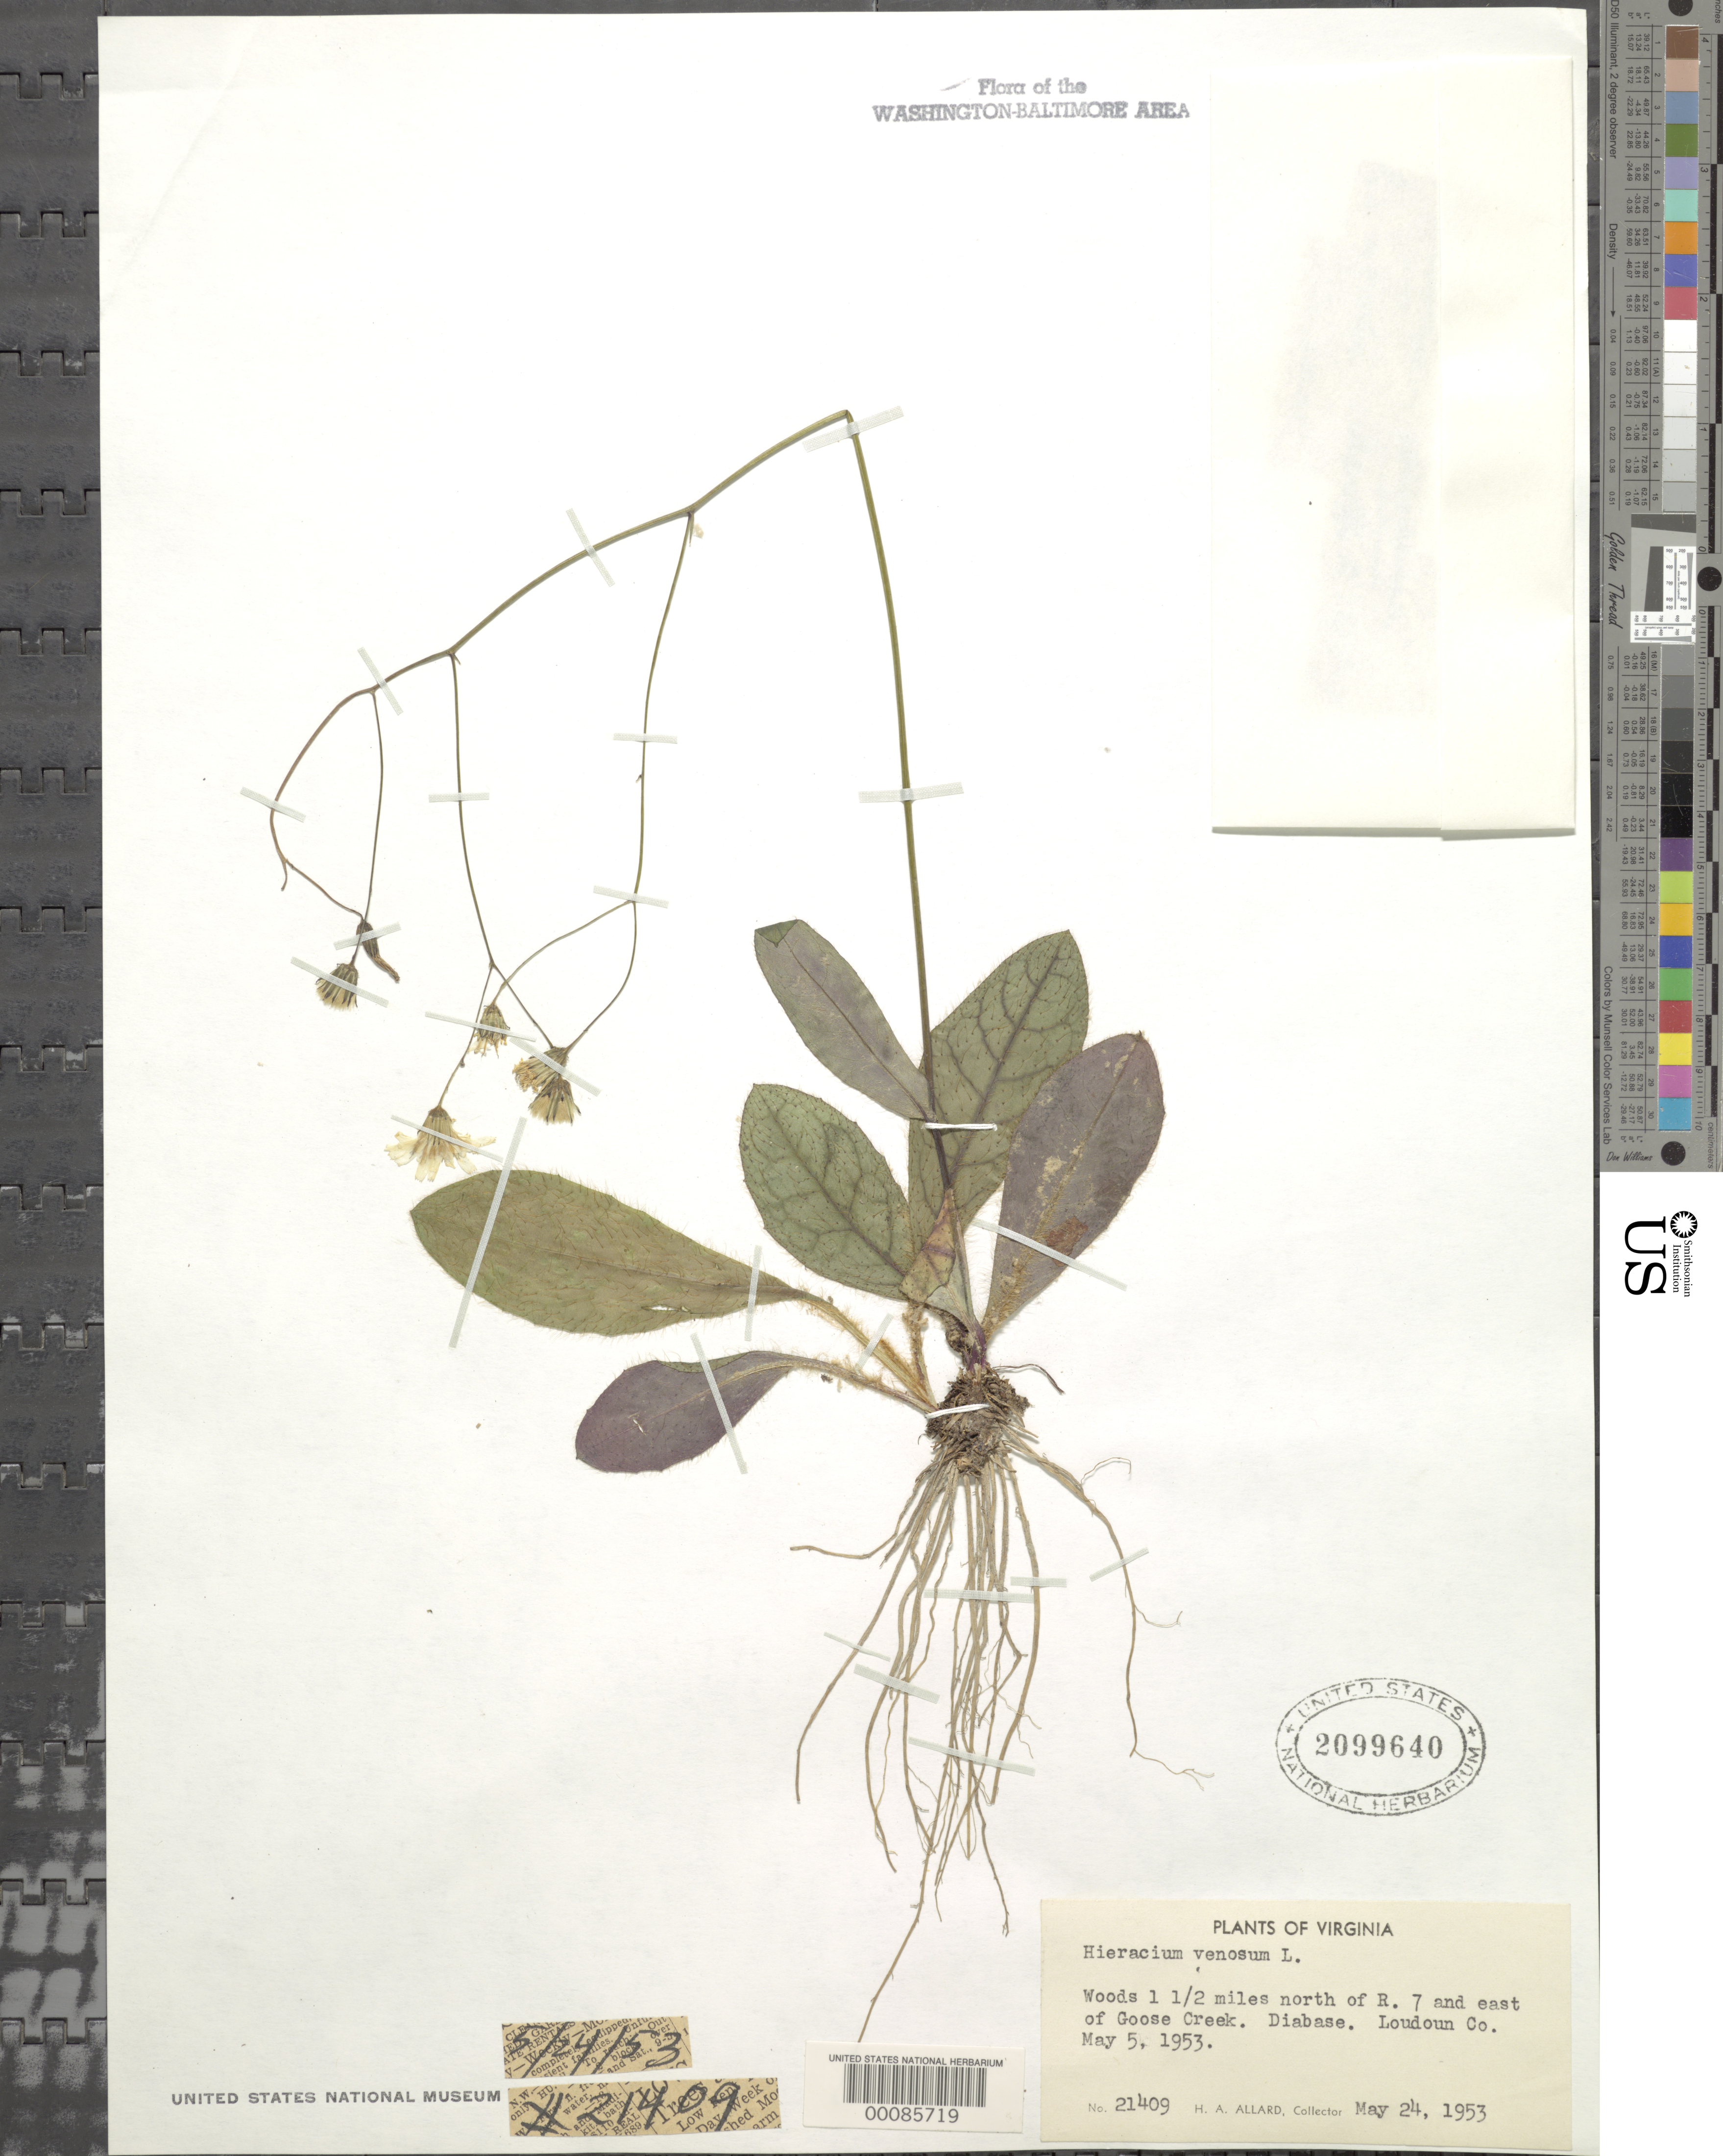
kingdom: Plantae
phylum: Tracheophyta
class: Magnoliopsida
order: Asterales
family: Asteraceae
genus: Hieracium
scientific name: Hieracium venosum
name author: L.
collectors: H. A. Allard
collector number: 21409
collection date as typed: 24 May 1953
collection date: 1953-05-24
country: United States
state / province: Virginia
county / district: Loudoun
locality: North of Rt. 7 and east of Goose Creek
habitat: Woods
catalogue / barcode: US 2099640